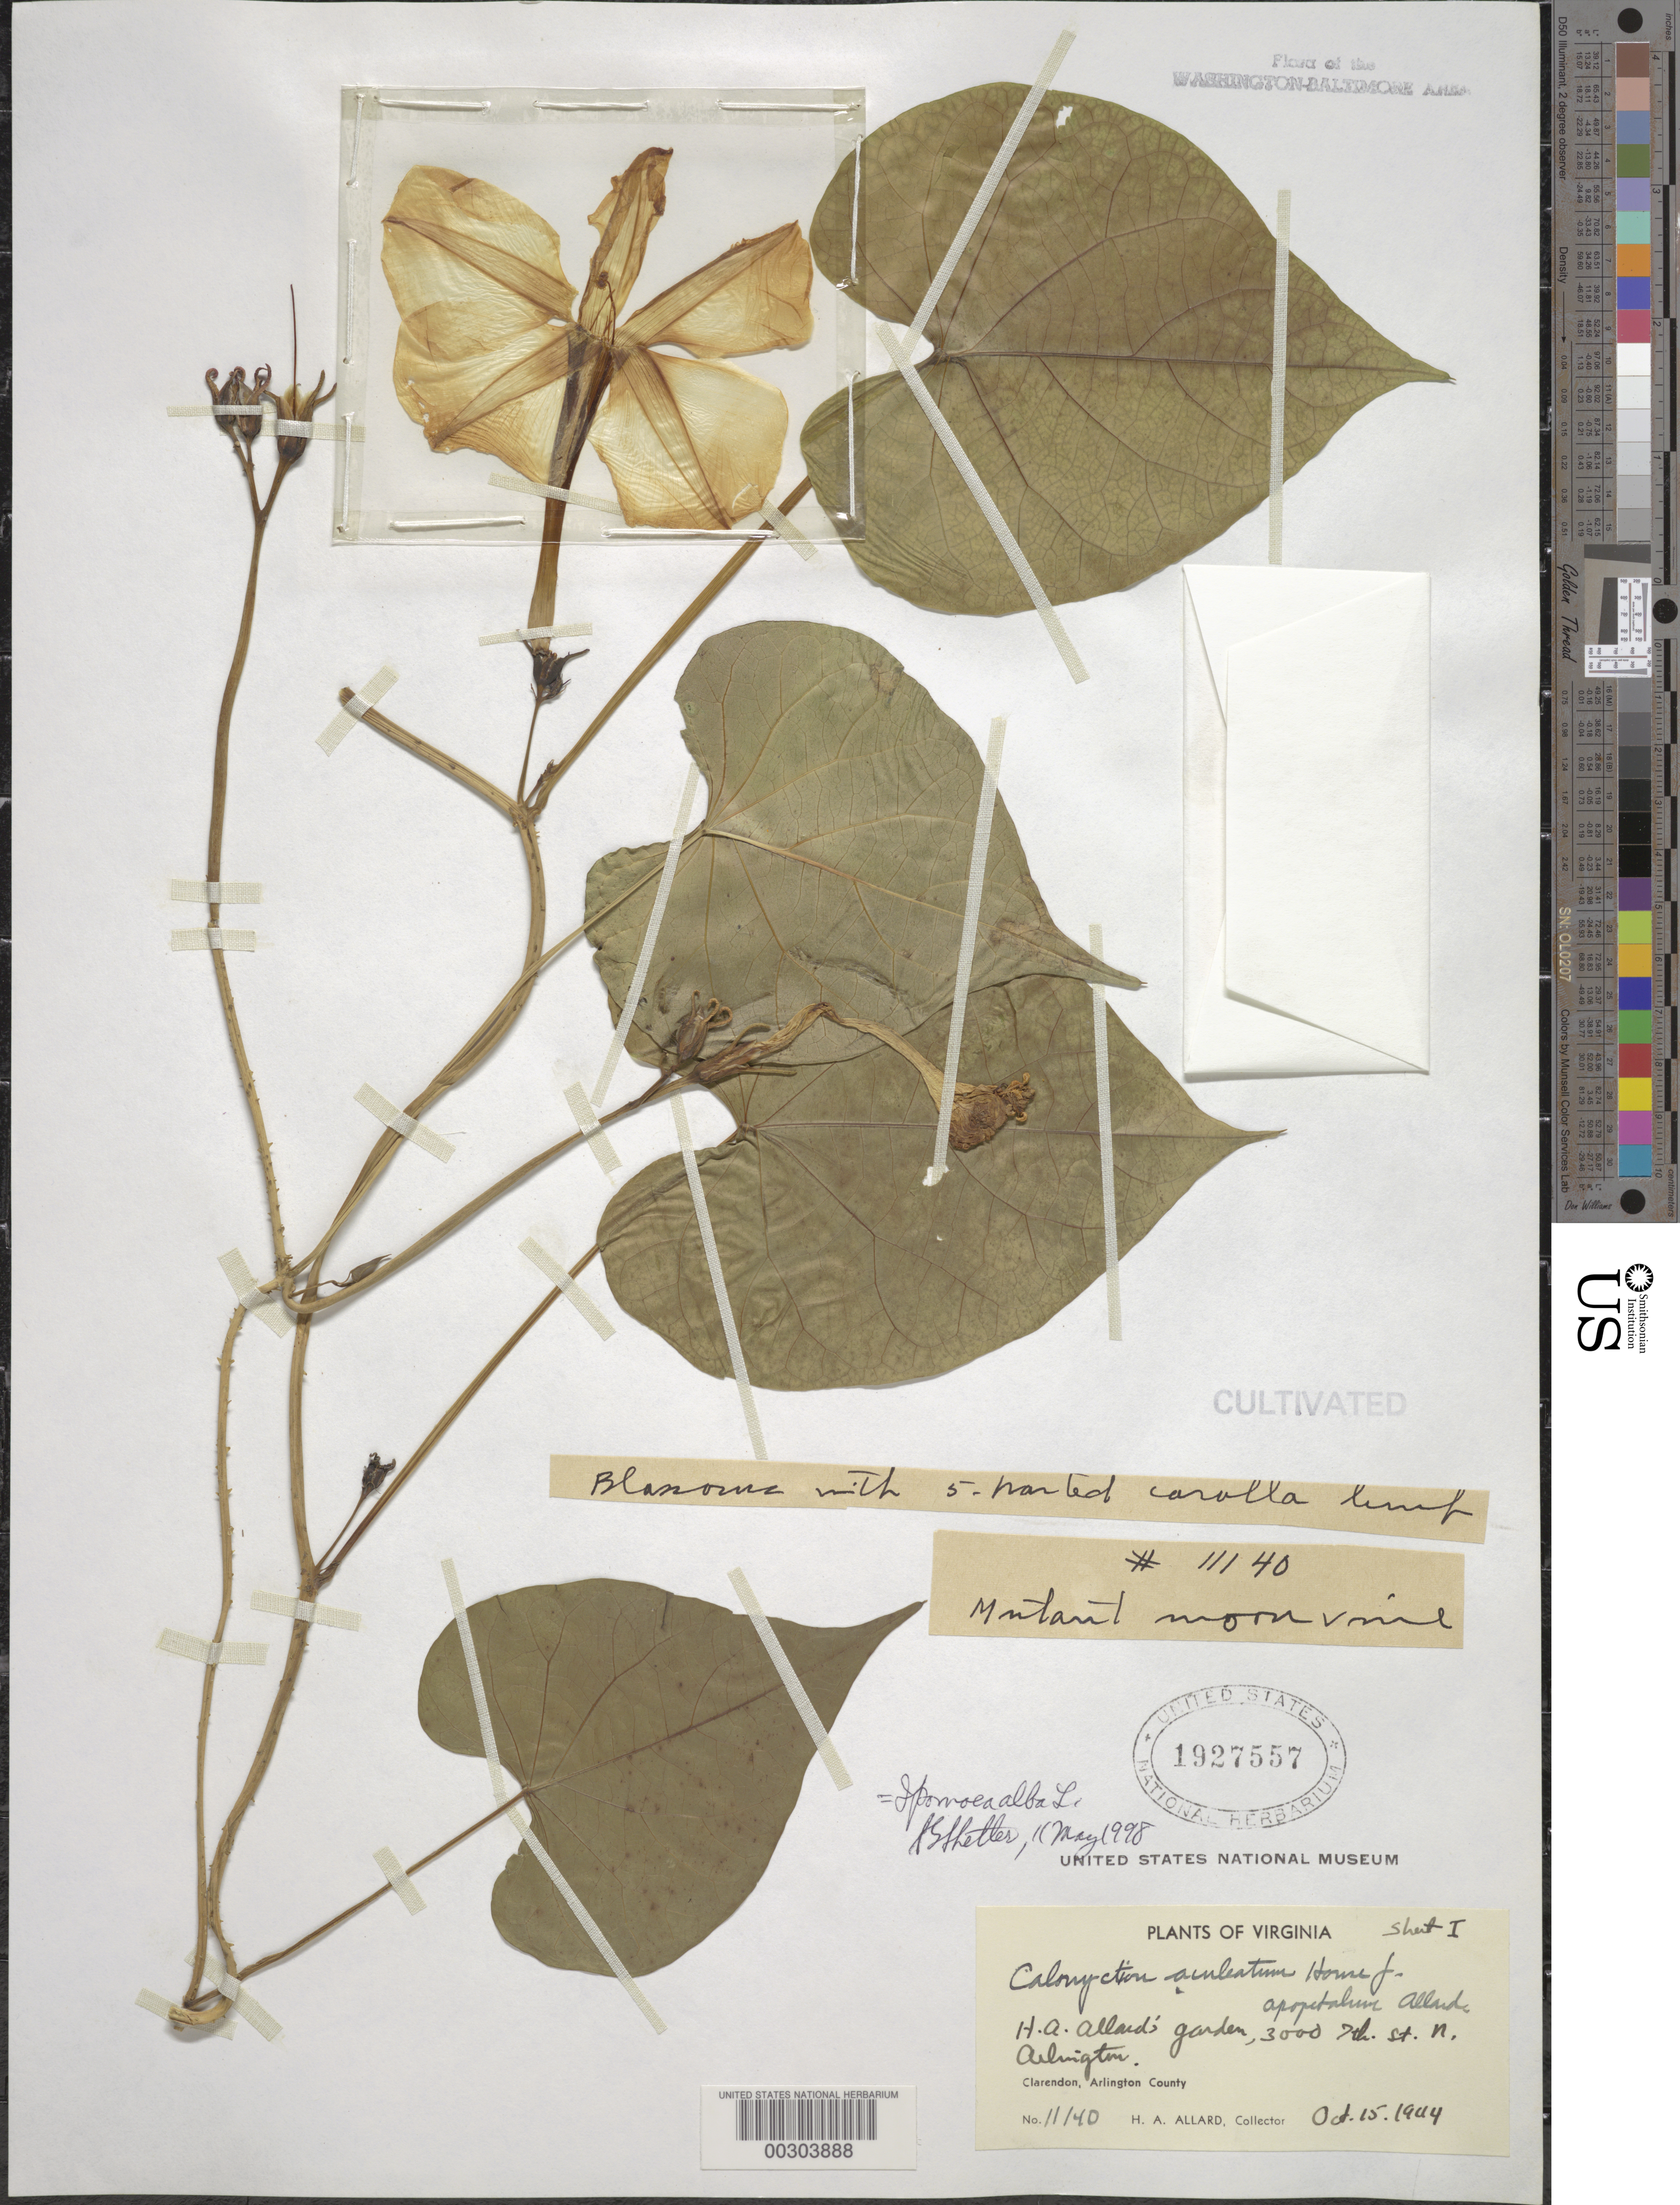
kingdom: Plantae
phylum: Tracheophyta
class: Magnoliopsida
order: Solanales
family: Convolvulaceae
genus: Ipomoea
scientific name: Ipomoea alba L.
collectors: H. A. Allard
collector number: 11140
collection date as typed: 15 Oct 1944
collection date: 1944-10-15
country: United States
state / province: Virginia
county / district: Arlington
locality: Clarendon, 3000 7th St N, H.A. Allard's garden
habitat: Garden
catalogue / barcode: US 1927557